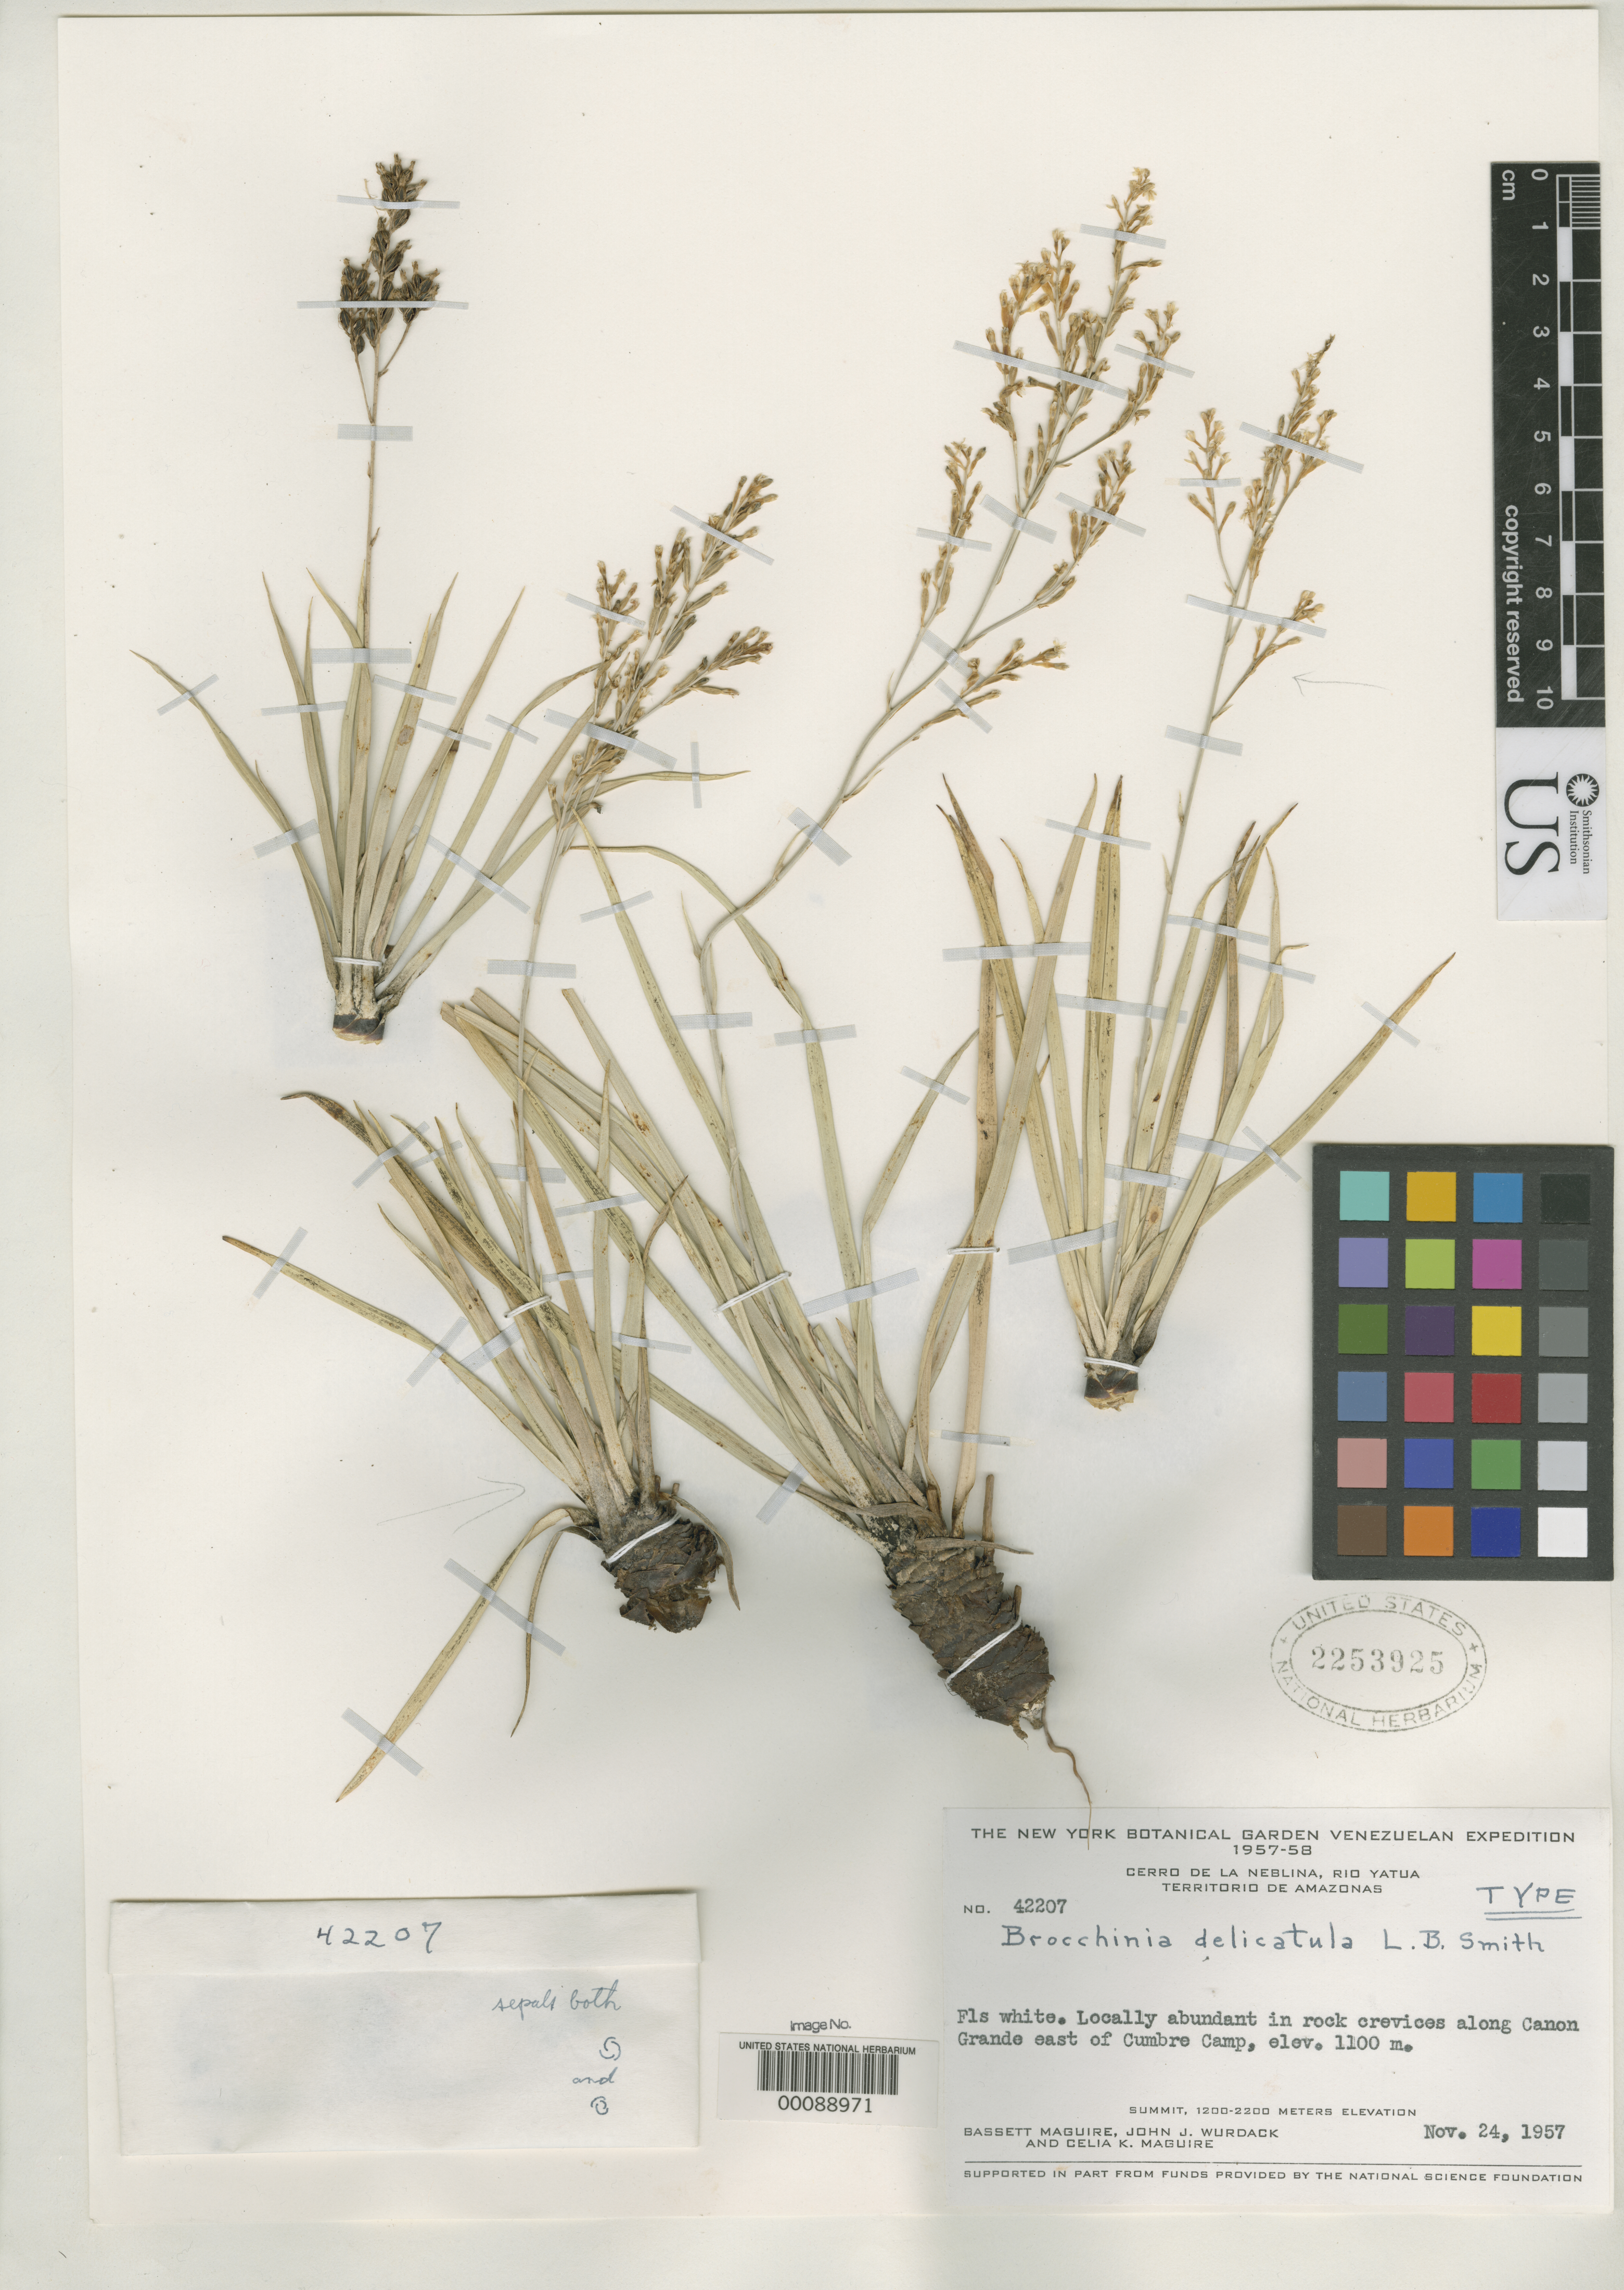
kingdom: Plantae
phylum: Tracheophyta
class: Liliopsida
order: Poales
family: Bromeliaceae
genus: Brocchinia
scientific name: Brocchinia delicatula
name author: L.B. Sm.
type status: Holotype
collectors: B. Maguire, J. J. Wurdack & C. K. Maguire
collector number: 42207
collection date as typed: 24 Nov 1957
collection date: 1957-11-24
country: Venezuela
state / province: Amazonas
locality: Cerro de La Neblina, Rio Yatua, along Canon Grande, E of Cumbre Camp.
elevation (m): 1100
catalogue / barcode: US 2253925